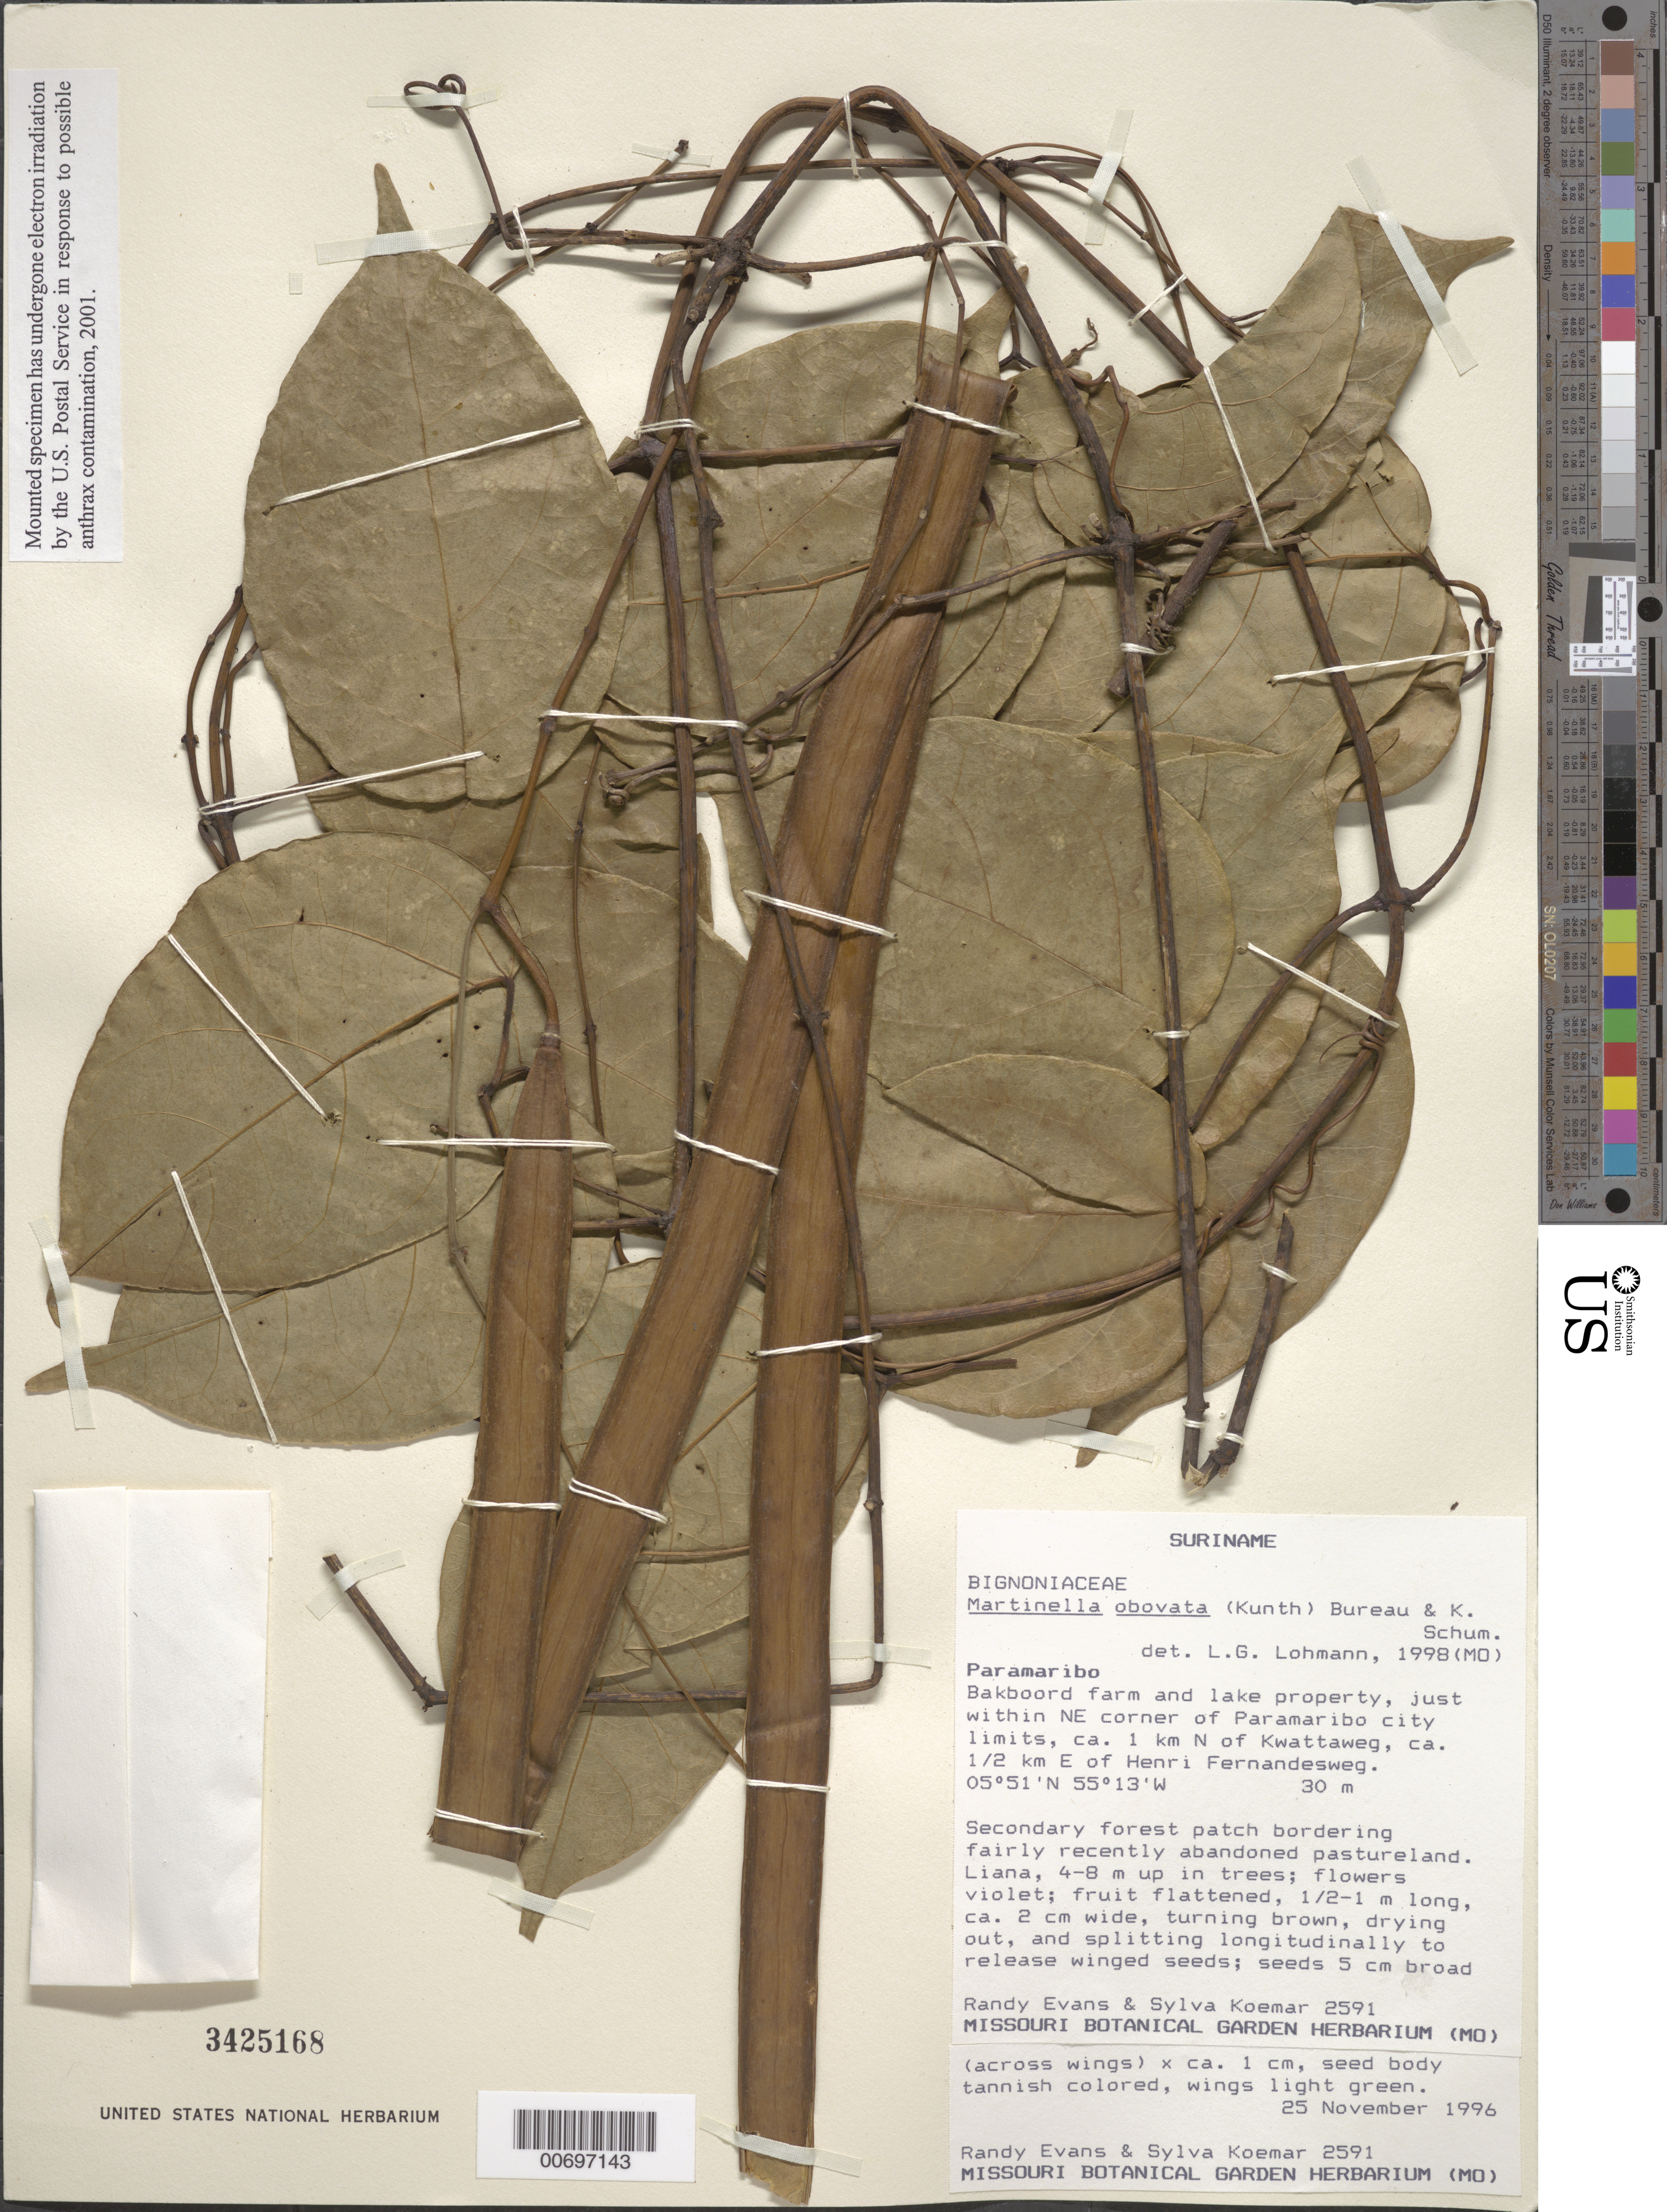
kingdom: Plantae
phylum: Tracheophyta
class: Magnoliopsida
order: Lamiales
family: Bignoniaceae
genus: Martinella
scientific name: Martinella obovata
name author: (Kunth) Bureau & K. Schum.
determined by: Liesner, R. L.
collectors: R. Evans & S. Koemar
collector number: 2591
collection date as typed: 25-Nov-96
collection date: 1996-11-25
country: Suriname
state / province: Paramaribo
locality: Bakboord farm and lake property, just within NE corner of Paramaribo city limits, ca. 1 km N of Kwattaweg, ca 1/2 km E of Henri Fernandesweg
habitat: Secondary forest patch bordering fairly recently abandoned pastureland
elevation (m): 30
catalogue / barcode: US 3425168